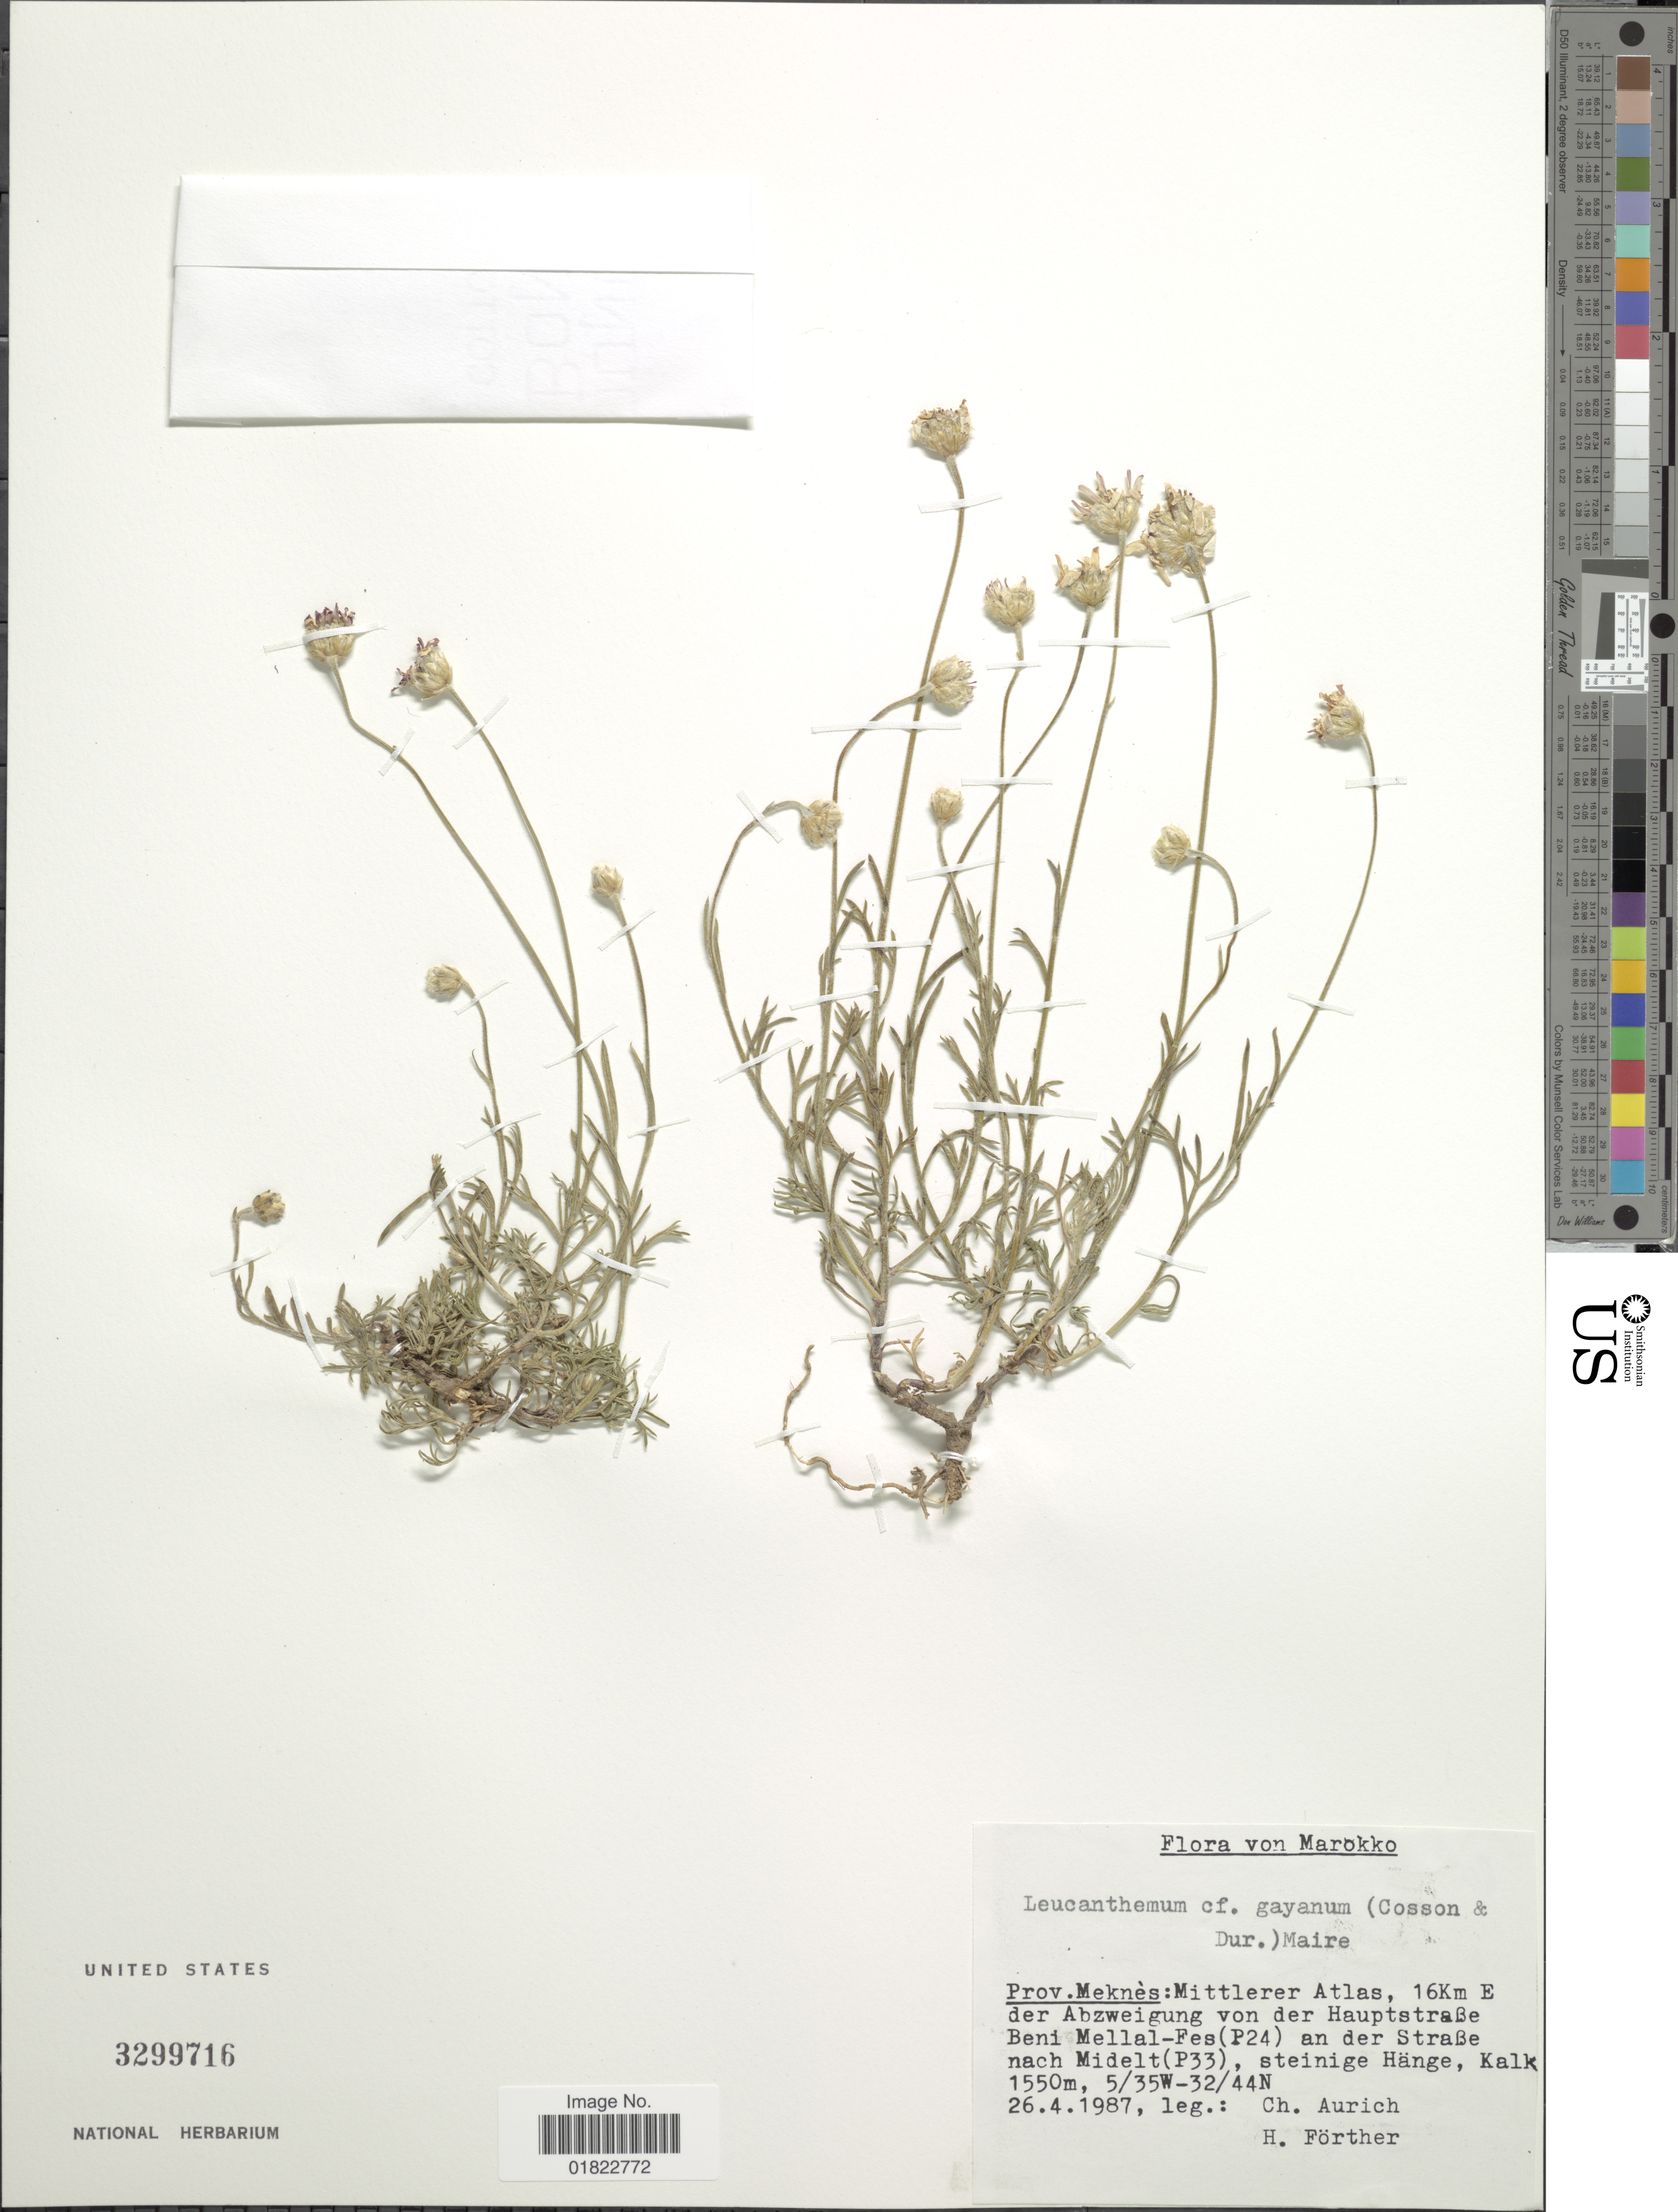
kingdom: Plantae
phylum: Tracheophyta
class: Magnoliopsida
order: Asterales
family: Asteraceae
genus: Leucanthemum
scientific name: Leucanthemum gayanum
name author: (Coss. & Durieu) Maire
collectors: C. Aurich & H. Förther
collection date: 1987-04-26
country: Morocco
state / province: Meknès-Tafilalet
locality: Prov. Meknes: Mittlerer Atlas, 16 Km E der Abzweigung von der Haupstrabe Beni mellal-fes (P24) and der Strabe nach Midelt (P33), steinige Hange.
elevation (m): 1550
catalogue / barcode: US 3299716